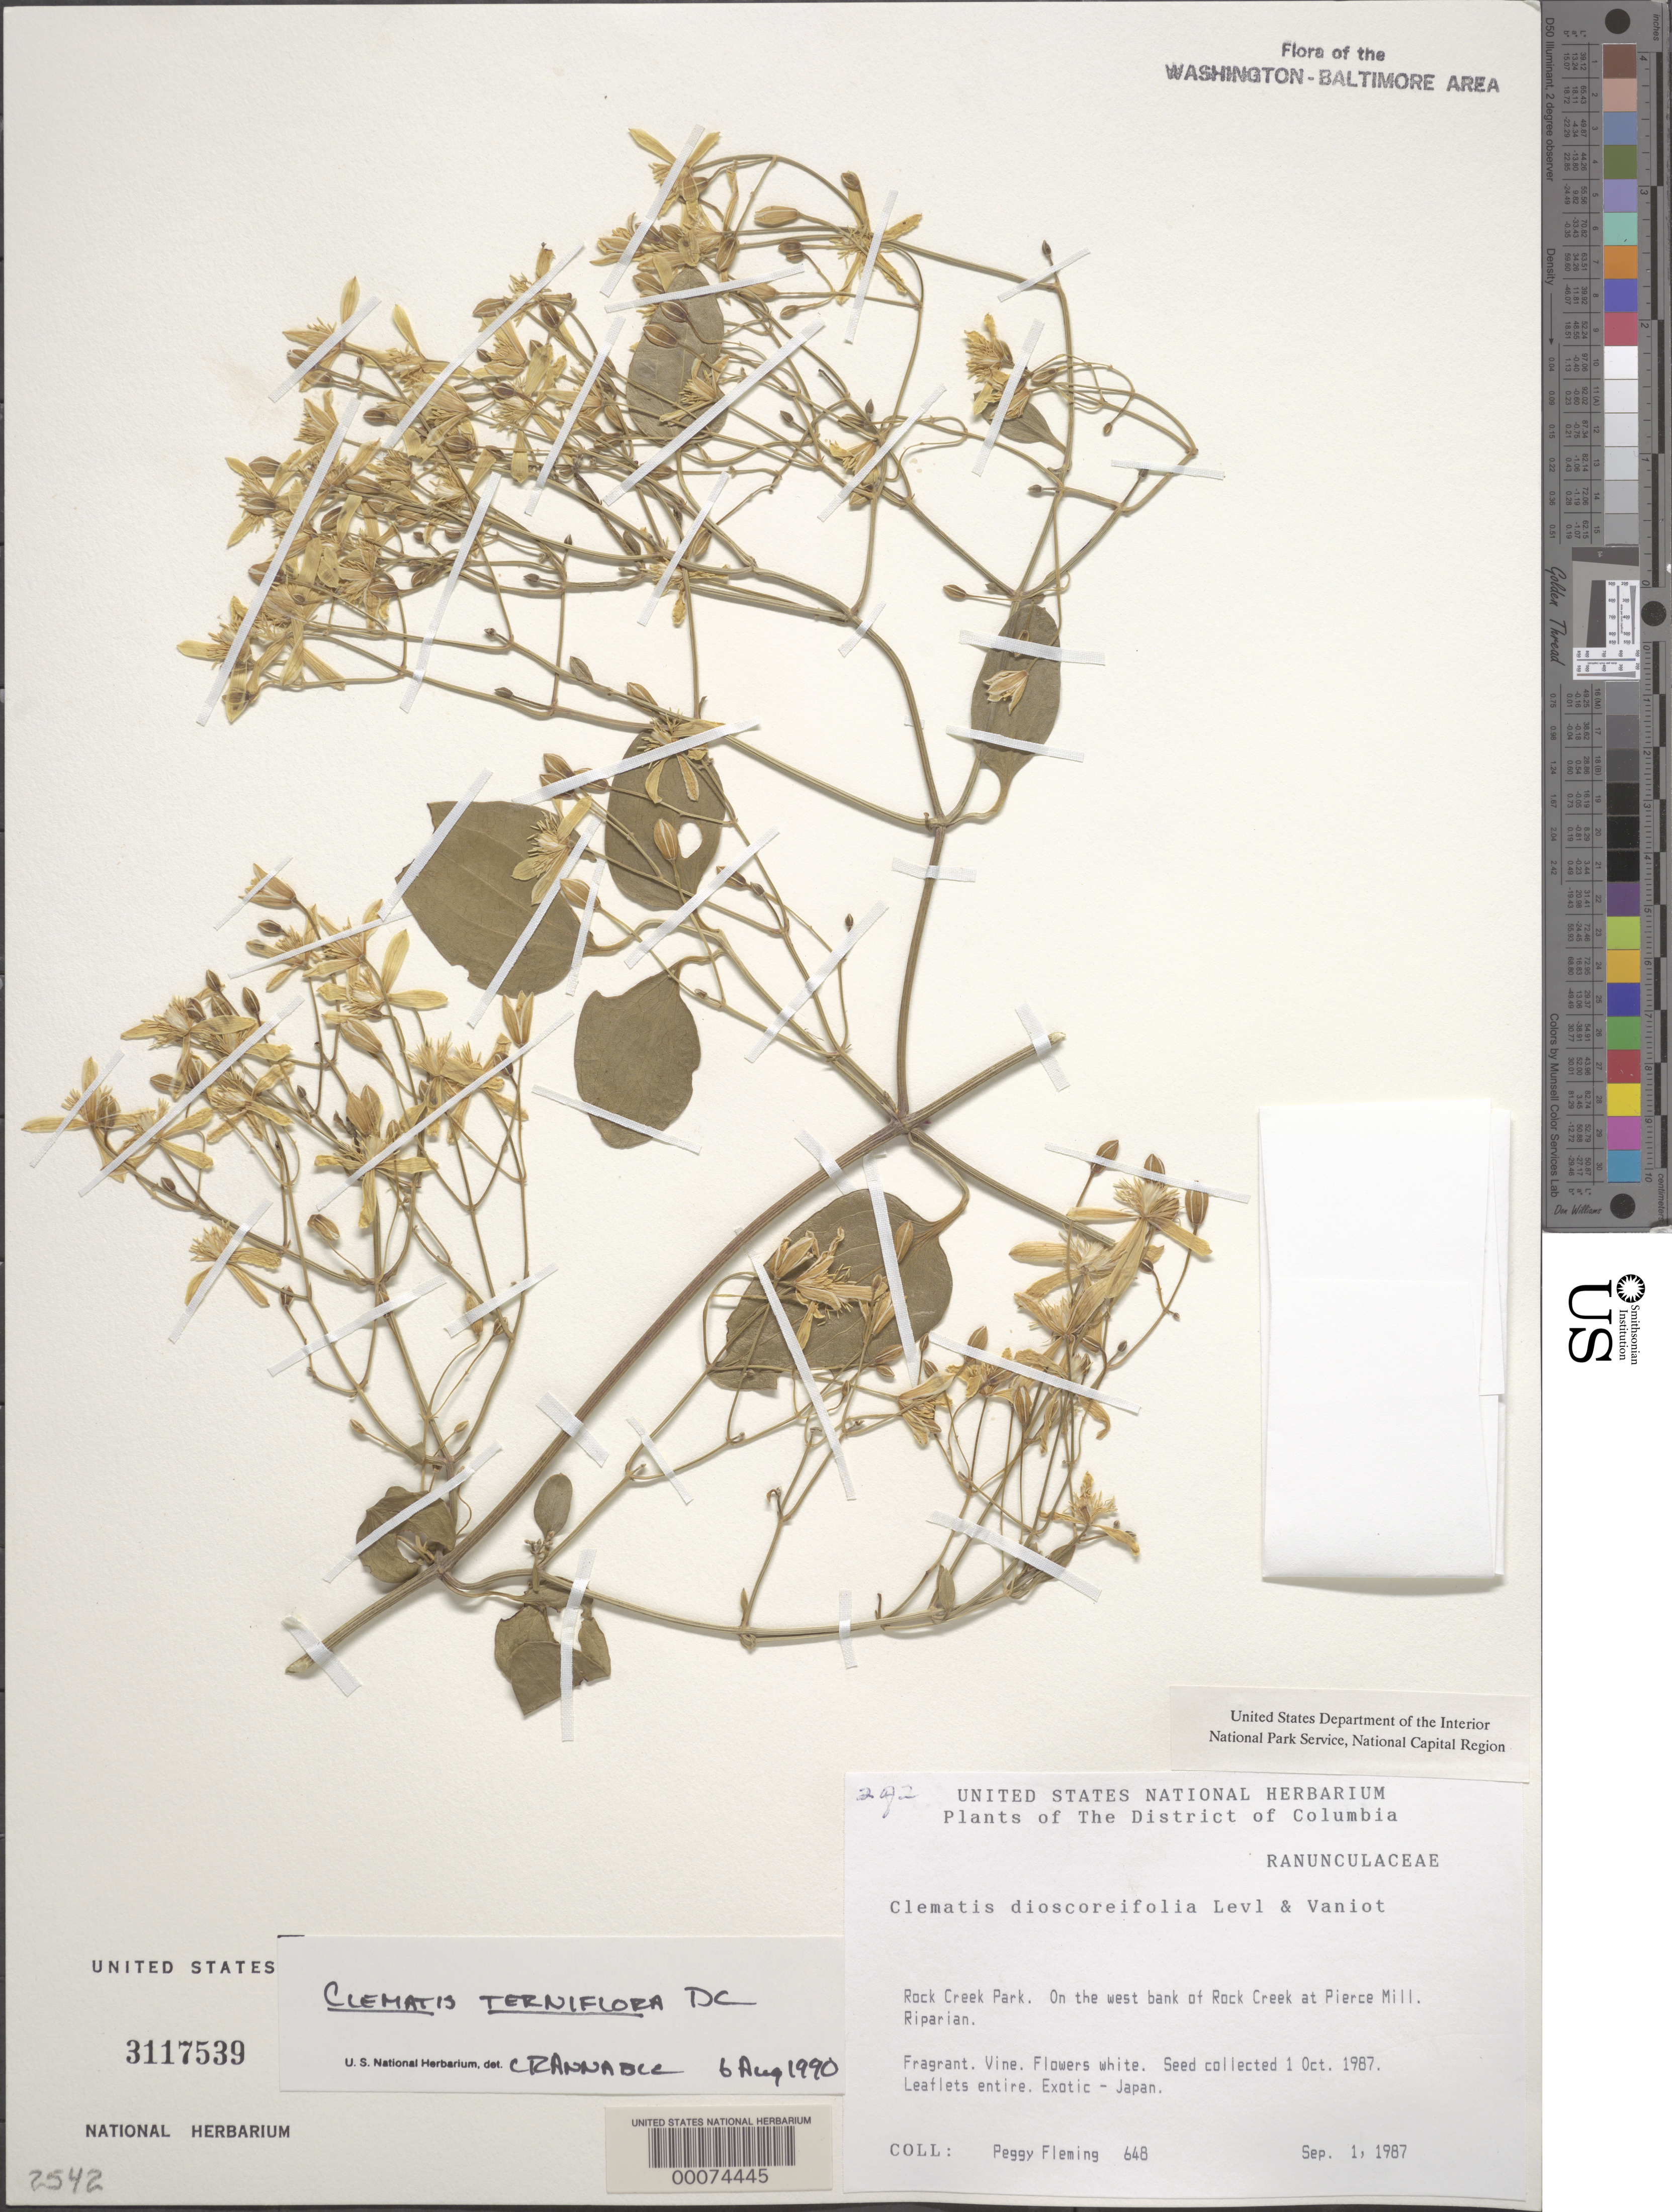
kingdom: Plantae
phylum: Tracheophyta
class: Magnoliopsida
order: Ranunculales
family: Ranunculaceae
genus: Clematis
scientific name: Clematis terniflora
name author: DC.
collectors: P. Fleming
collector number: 648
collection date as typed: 01 Sep 1987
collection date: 1987-09-01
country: United States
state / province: District of Columbia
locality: Rock Creek Park, W bank of Rock Creek at Pierce Mill Rock Creek Park and Vicinity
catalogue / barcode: US 3117539